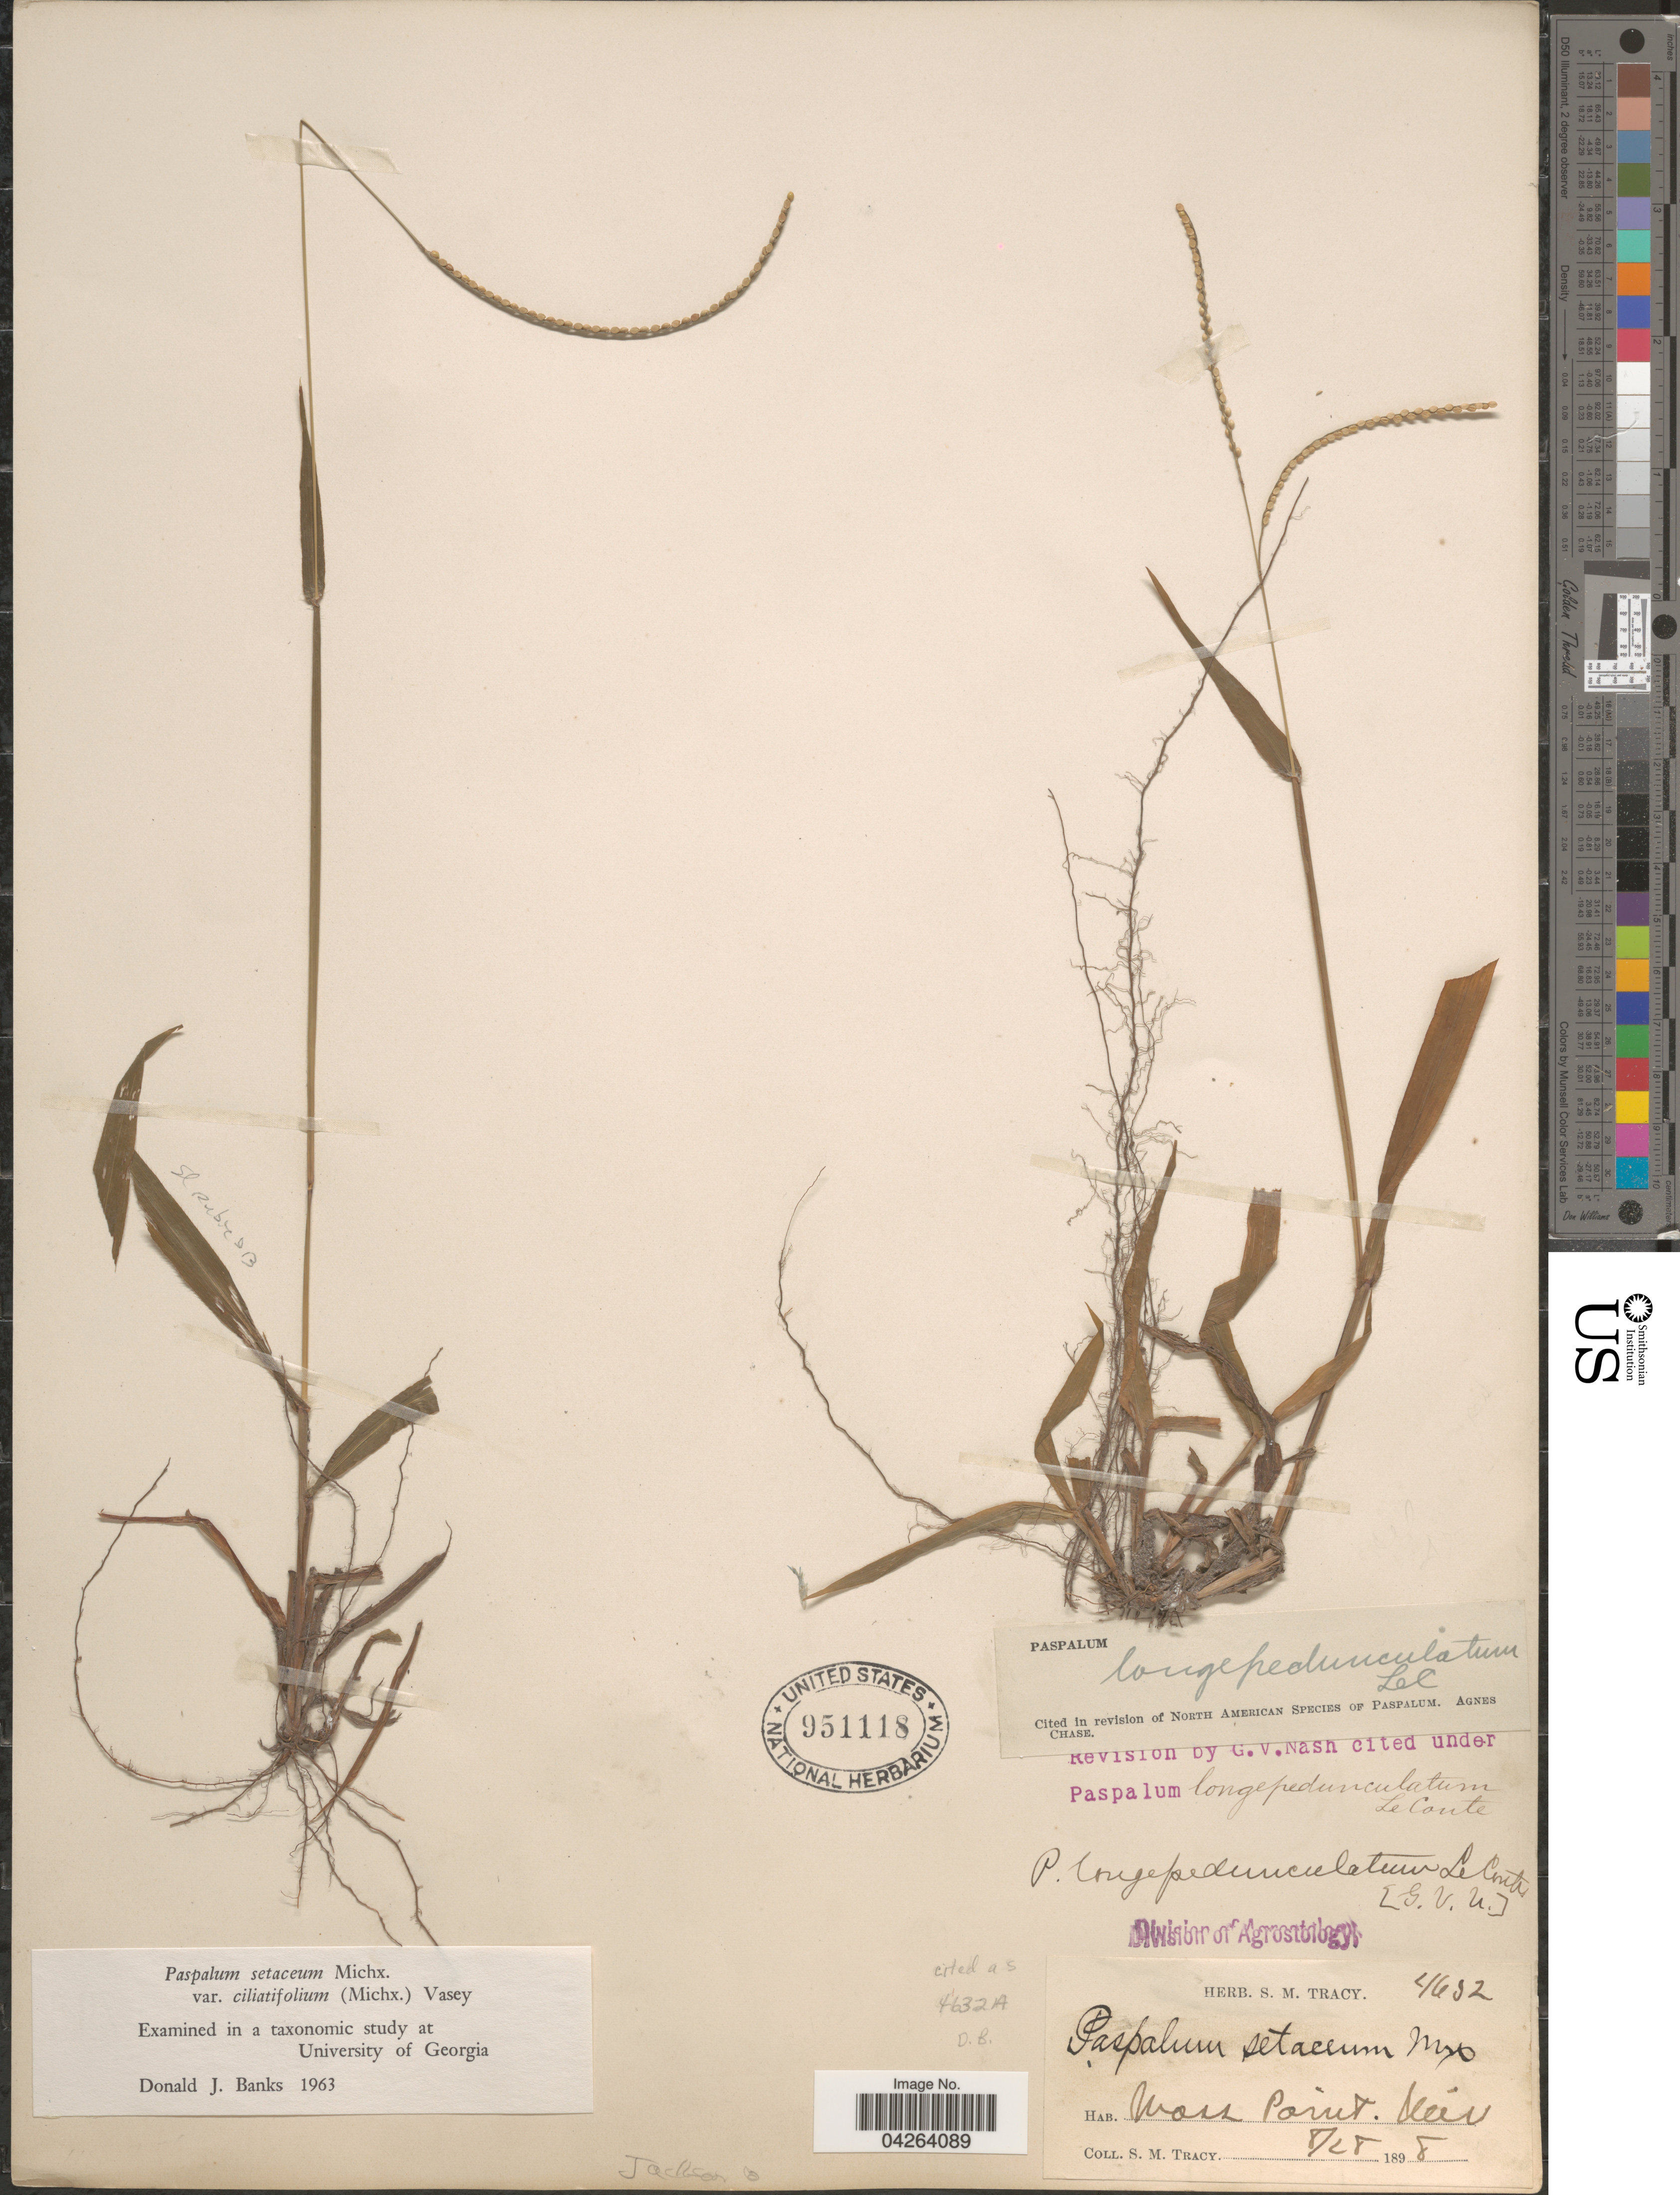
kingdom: Plantae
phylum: Tracheophyta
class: Liliopsida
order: Poales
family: Poaceae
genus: Paspalum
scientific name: Paspalum setaceum var. longipedunculatum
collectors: S. M. Tracy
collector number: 4632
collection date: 1898-08-28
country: United States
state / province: Mississippi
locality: Mass Point. Jackson Co.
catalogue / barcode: US 951118